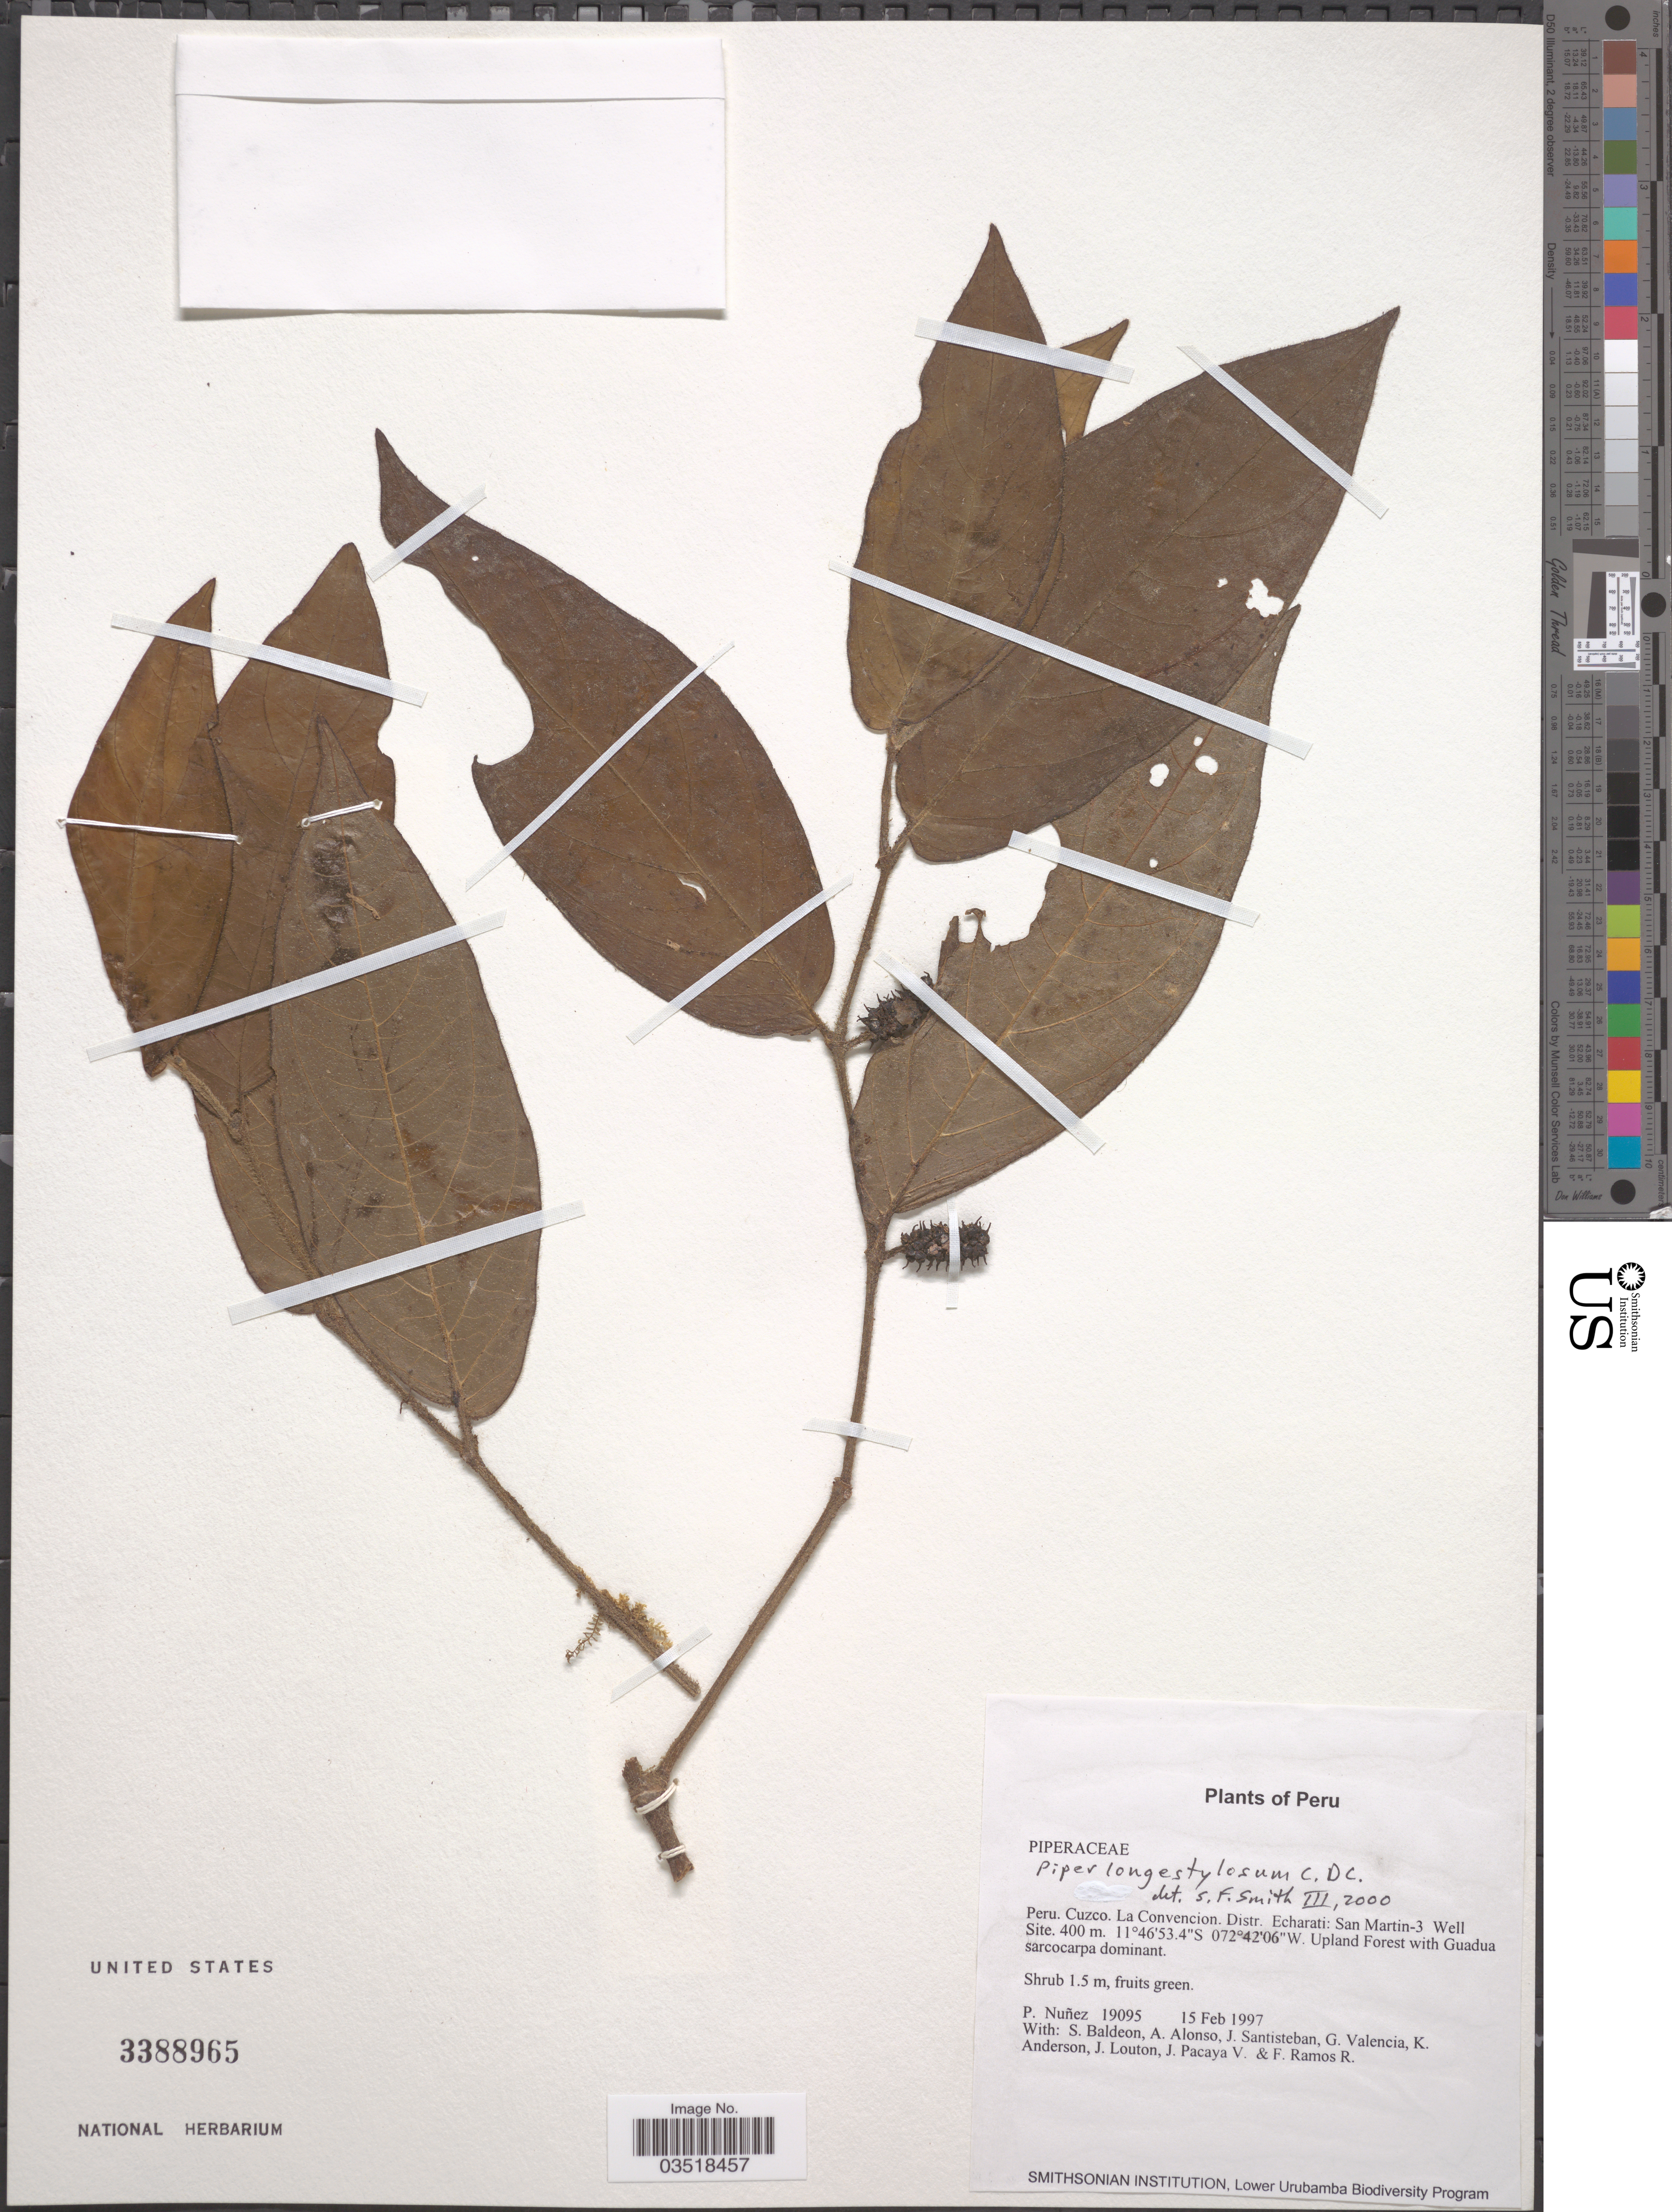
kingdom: Plantae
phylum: Tracheophyta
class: Magnoliopsida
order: Piperales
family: Piperaceae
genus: Piper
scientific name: Piper longestylosum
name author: C. DC.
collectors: P. Nuñez V., S. Baldeon, A. Alonso, J. Santisteban & et al.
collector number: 19095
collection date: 1997-02-15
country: Peru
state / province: Cusco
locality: La Convencion. Distr. Echarati: San Martin-3 Well Site.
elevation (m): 400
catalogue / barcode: US 3388965